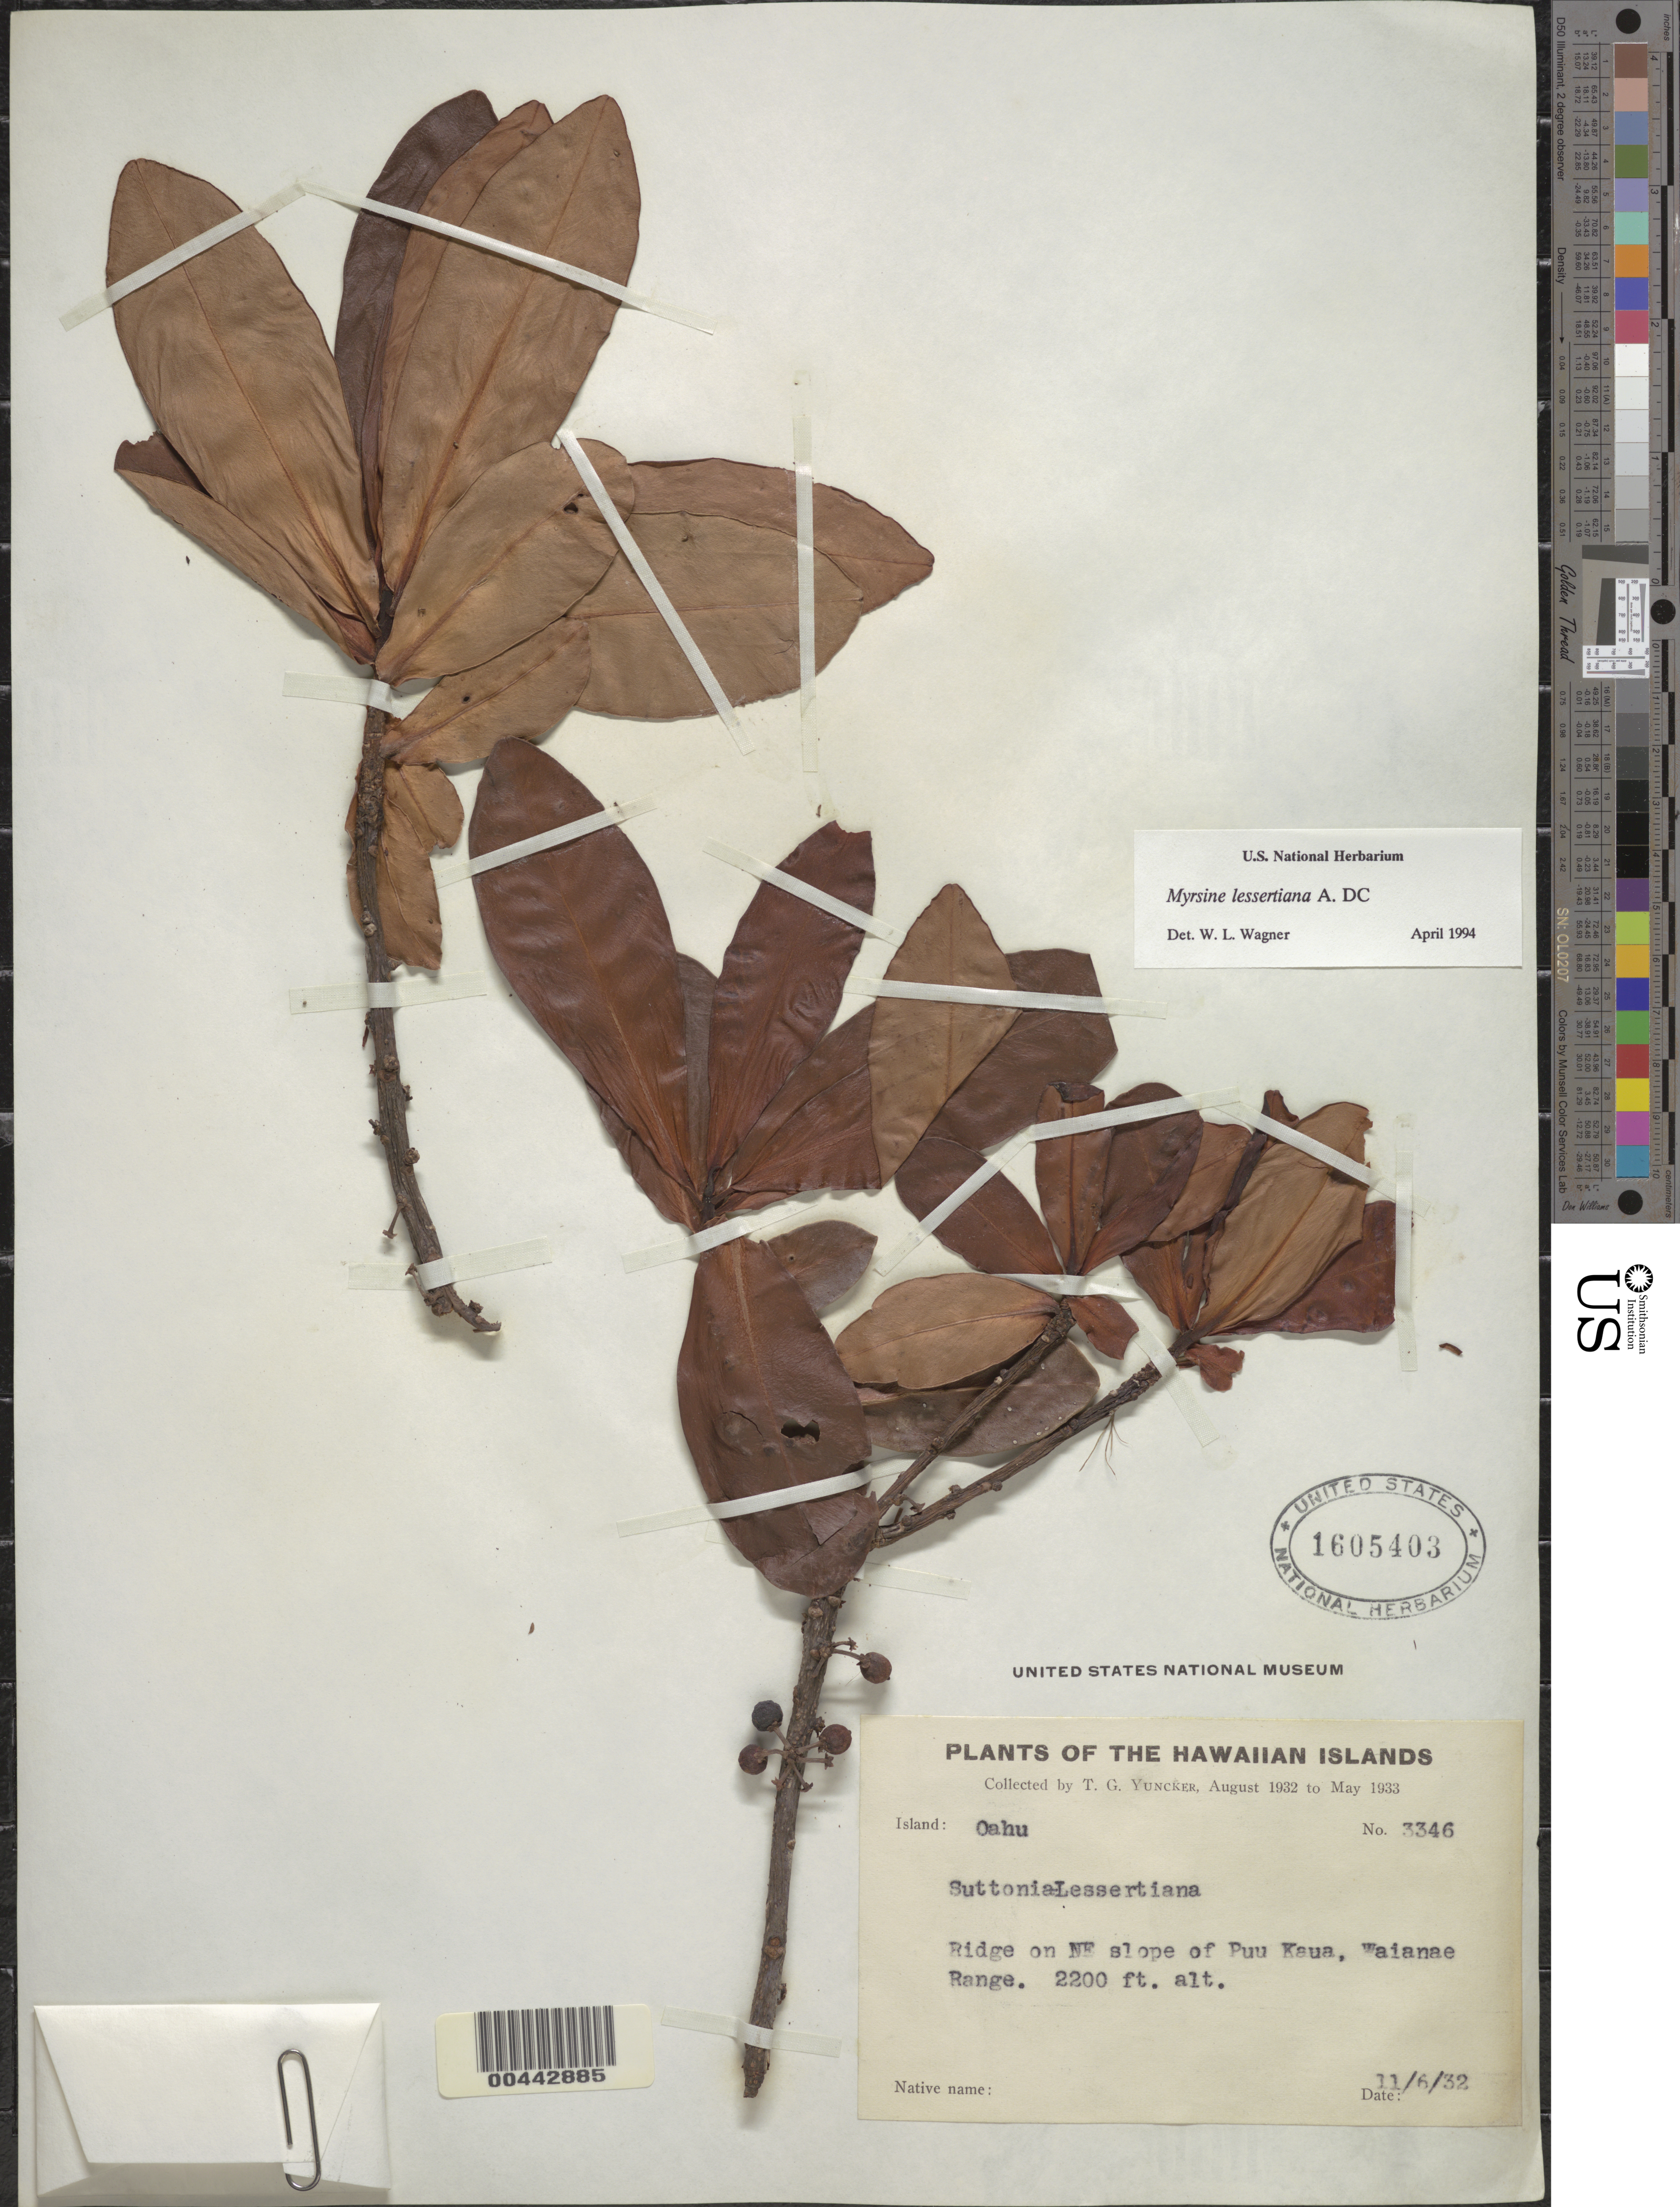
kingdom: Plantae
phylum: Tracheophyta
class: Magnoliopsida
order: Ericales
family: Primulaceae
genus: Myrsine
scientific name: Myrsine lessertiana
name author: A. DC.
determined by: Wagner, W. L., (BOT), Smithsonian Institution - National Museum of Natural History (UNITED STATES)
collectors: T. G. Yuncker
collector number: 3346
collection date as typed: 6 Nov 1932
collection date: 1932-11-06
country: United States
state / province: Hawaii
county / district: Honolulu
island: Oahu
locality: Ridge on NE slope of Puu Kaua, Waianae Range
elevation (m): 671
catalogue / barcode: US 1605403